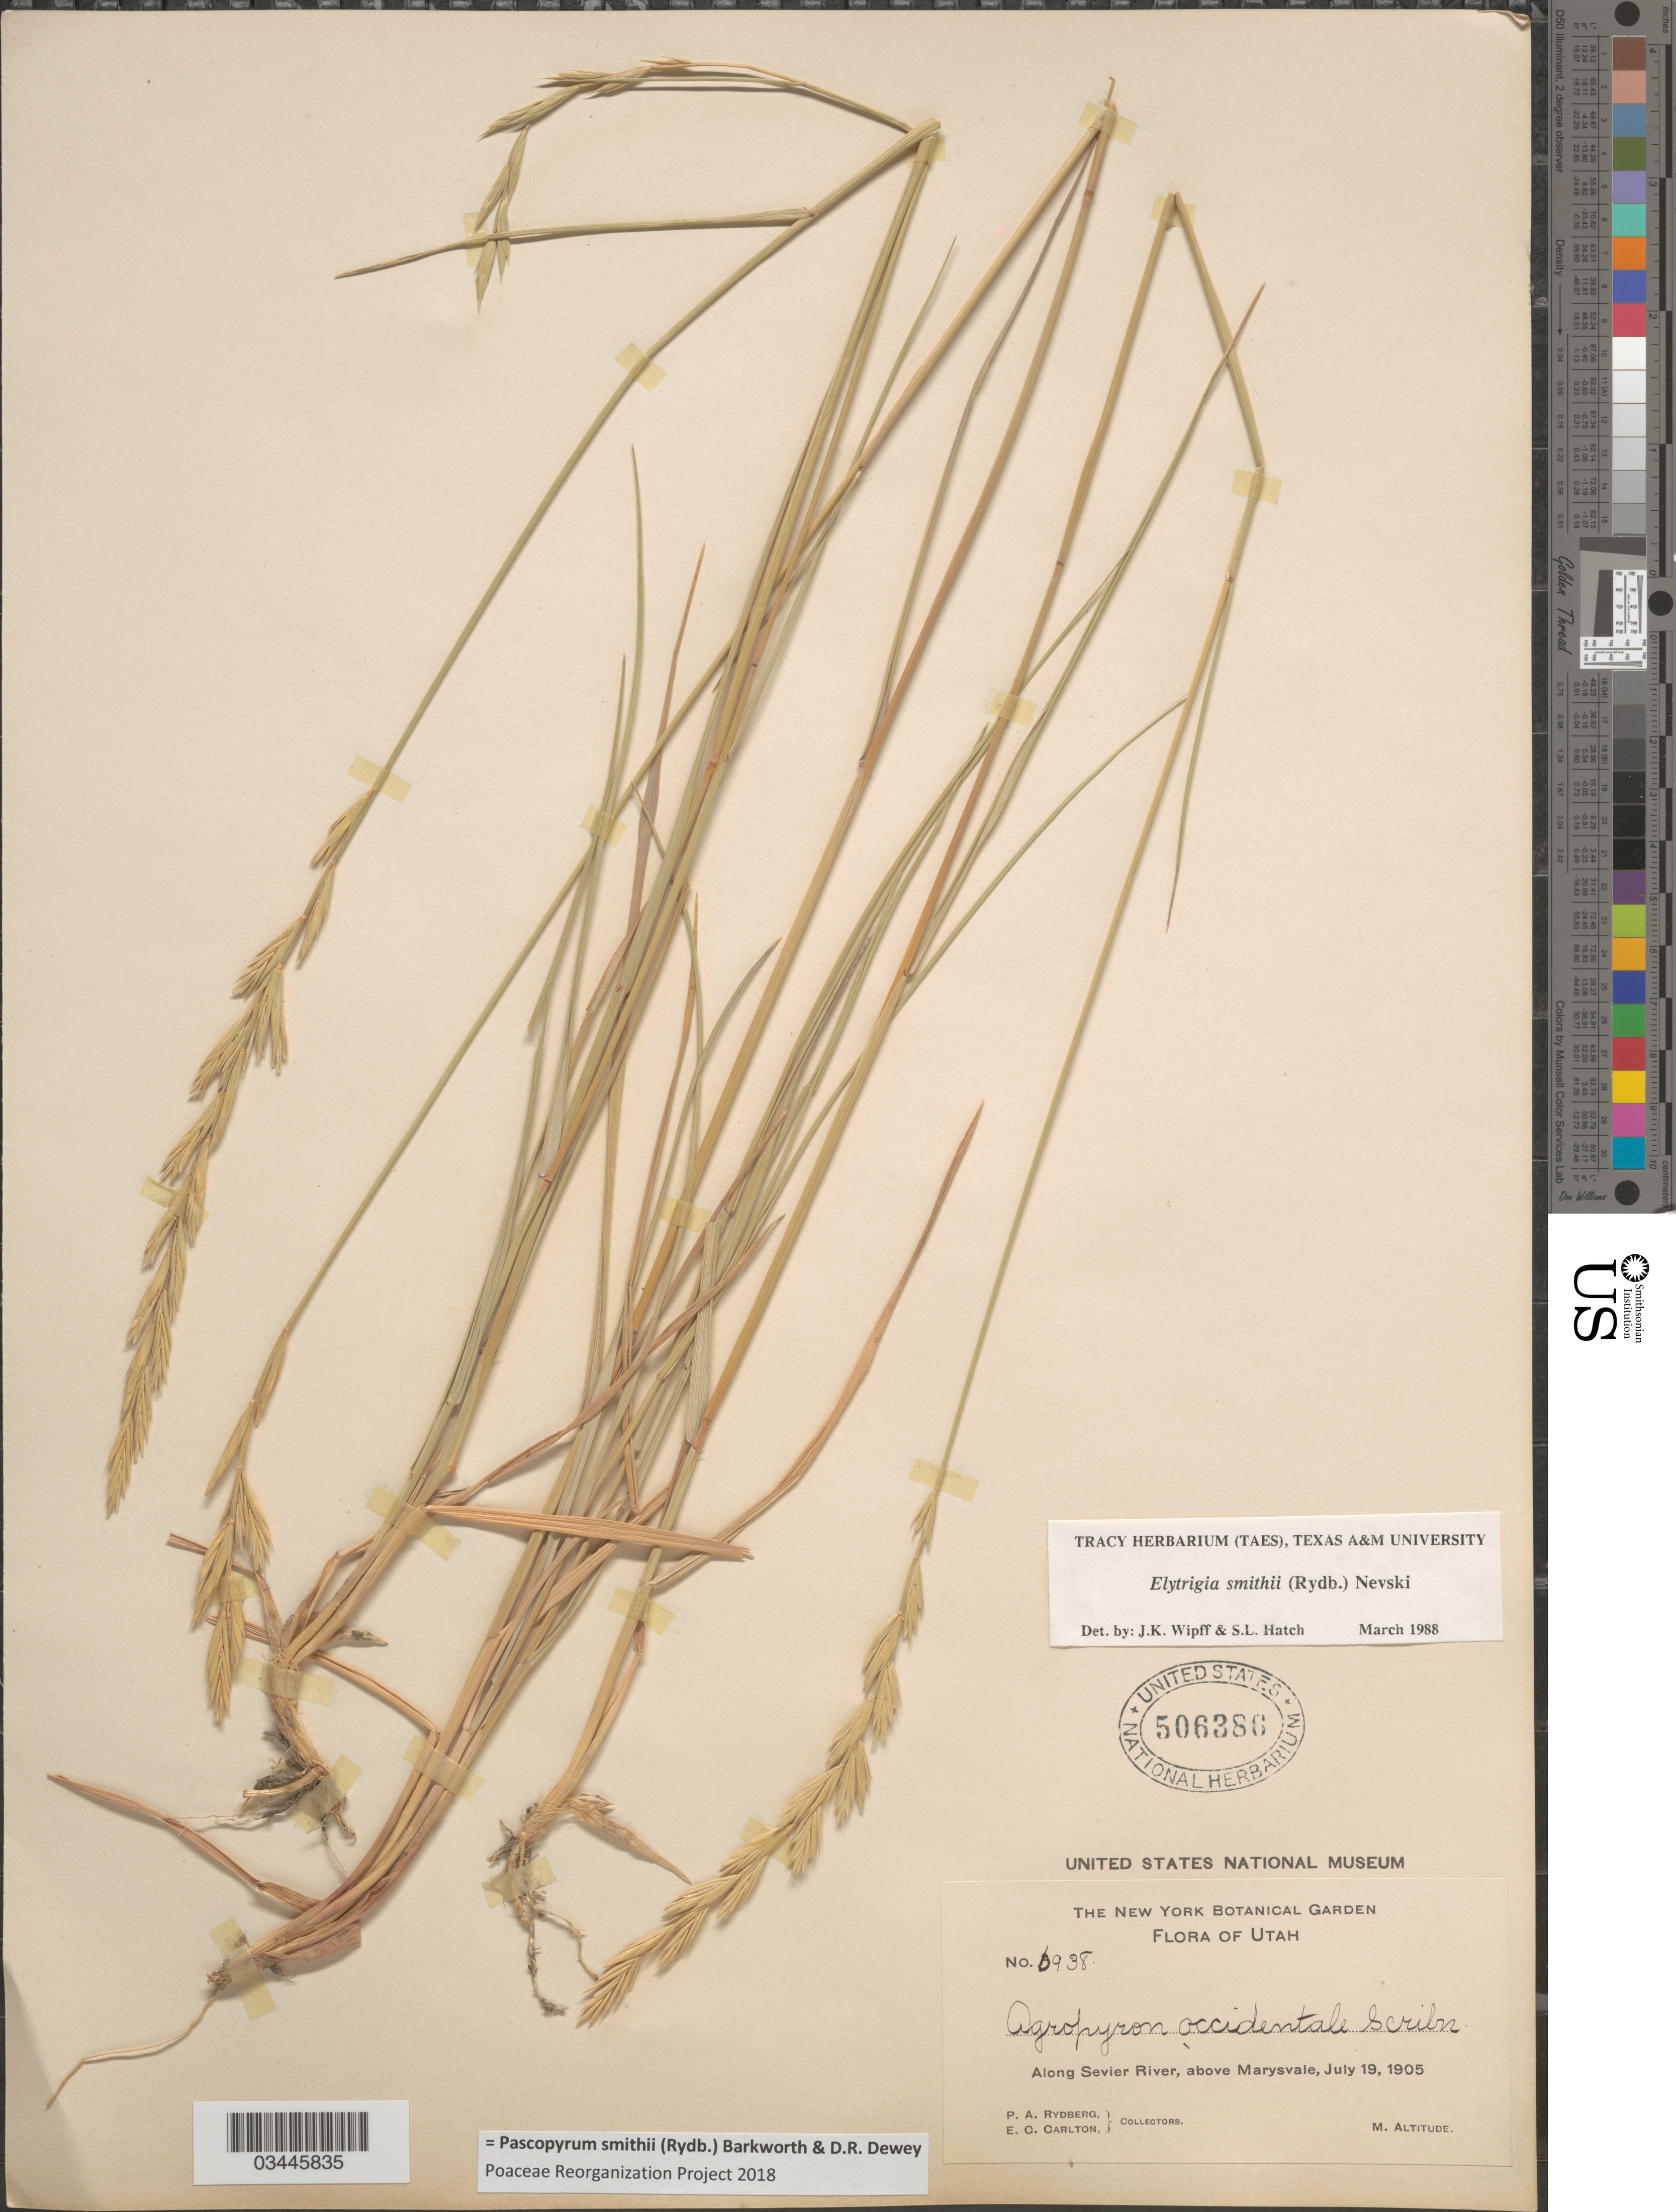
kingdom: Plantae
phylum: Tracheophyta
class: Liliopsida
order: Poales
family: Poaceae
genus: Pascopyrum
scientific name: Pascopyrum smithii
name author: (Rydb.) Barkworth & Dewey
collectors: P. A. Rydberg & E. Carlton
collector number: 6938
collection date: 1905-07-19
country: United States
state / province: Utah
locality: Along Sevier River, above Marysvale.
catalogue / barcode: US 506380